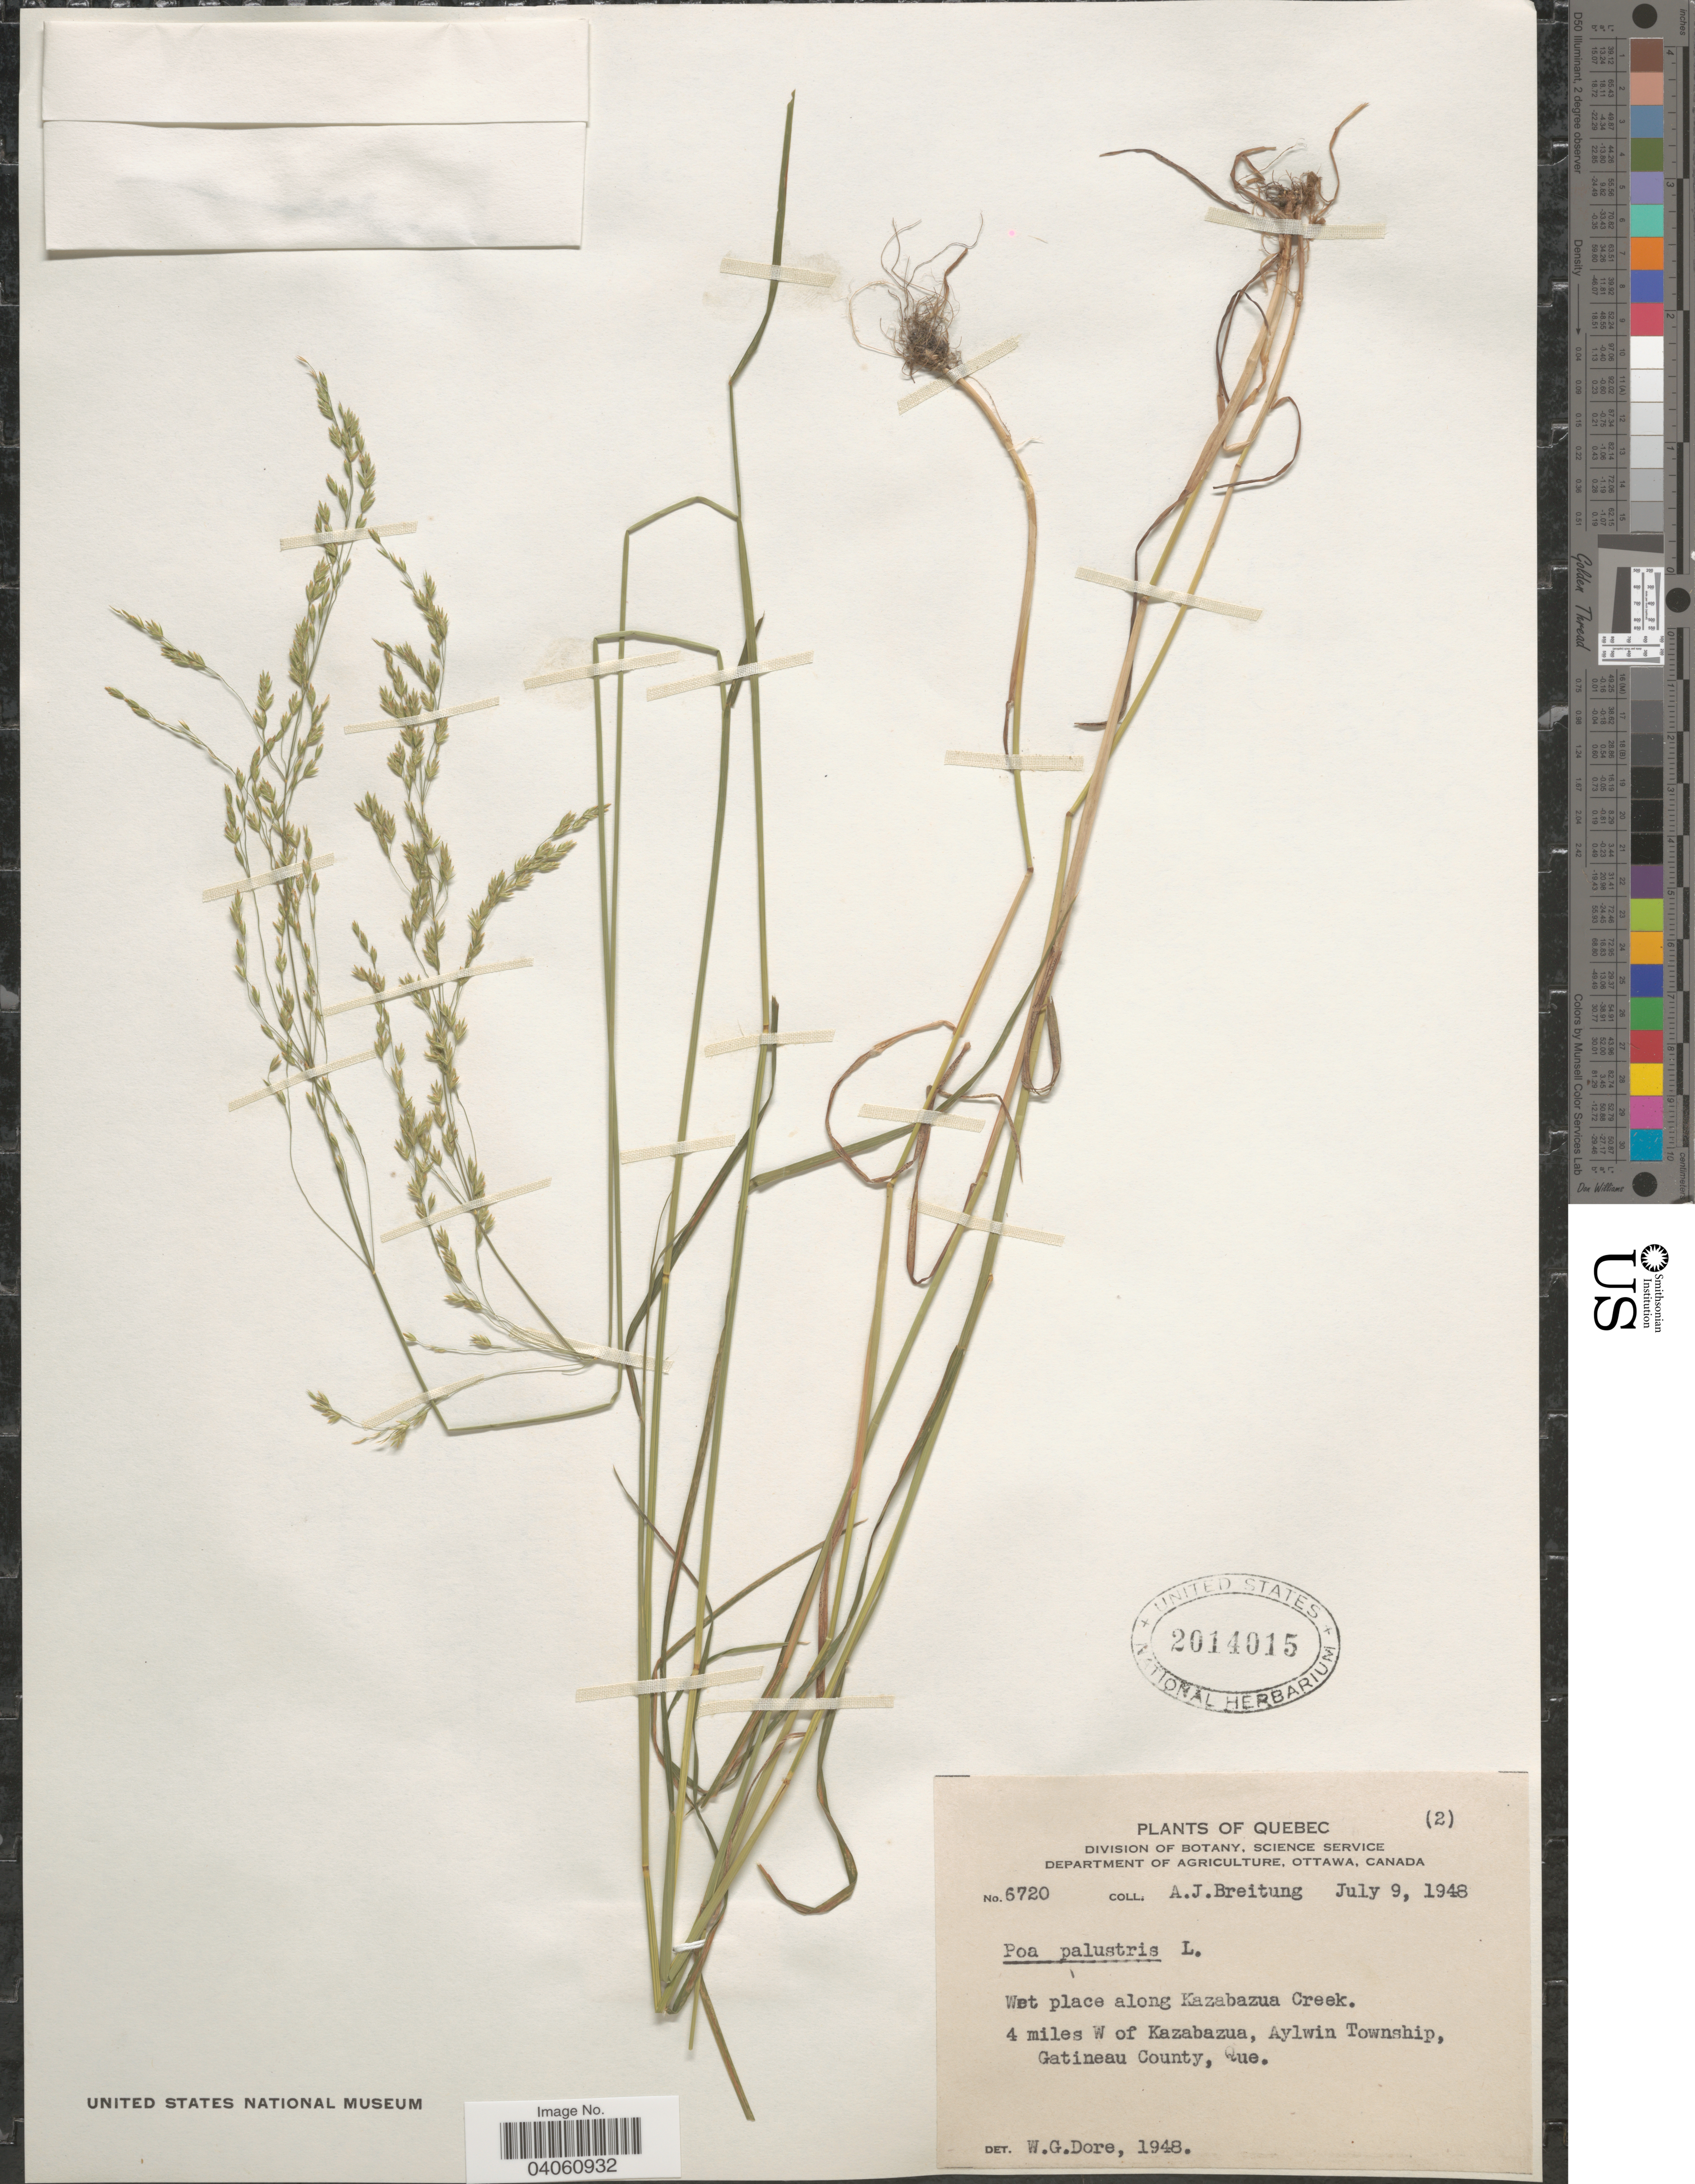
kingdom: Plantae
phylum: Tracheophyta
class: Liliopsida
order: Poales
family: Poaceae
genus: Poa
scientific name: Poa palustris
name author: L.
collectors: A. Breitung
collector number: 6720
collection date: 1948-07-09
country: Canada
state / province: Quebec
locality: Along Kazabazua Creek. 4 miles W of Kazabazua, Aylwin Township, Gatineau County.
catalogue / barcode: US 2014015